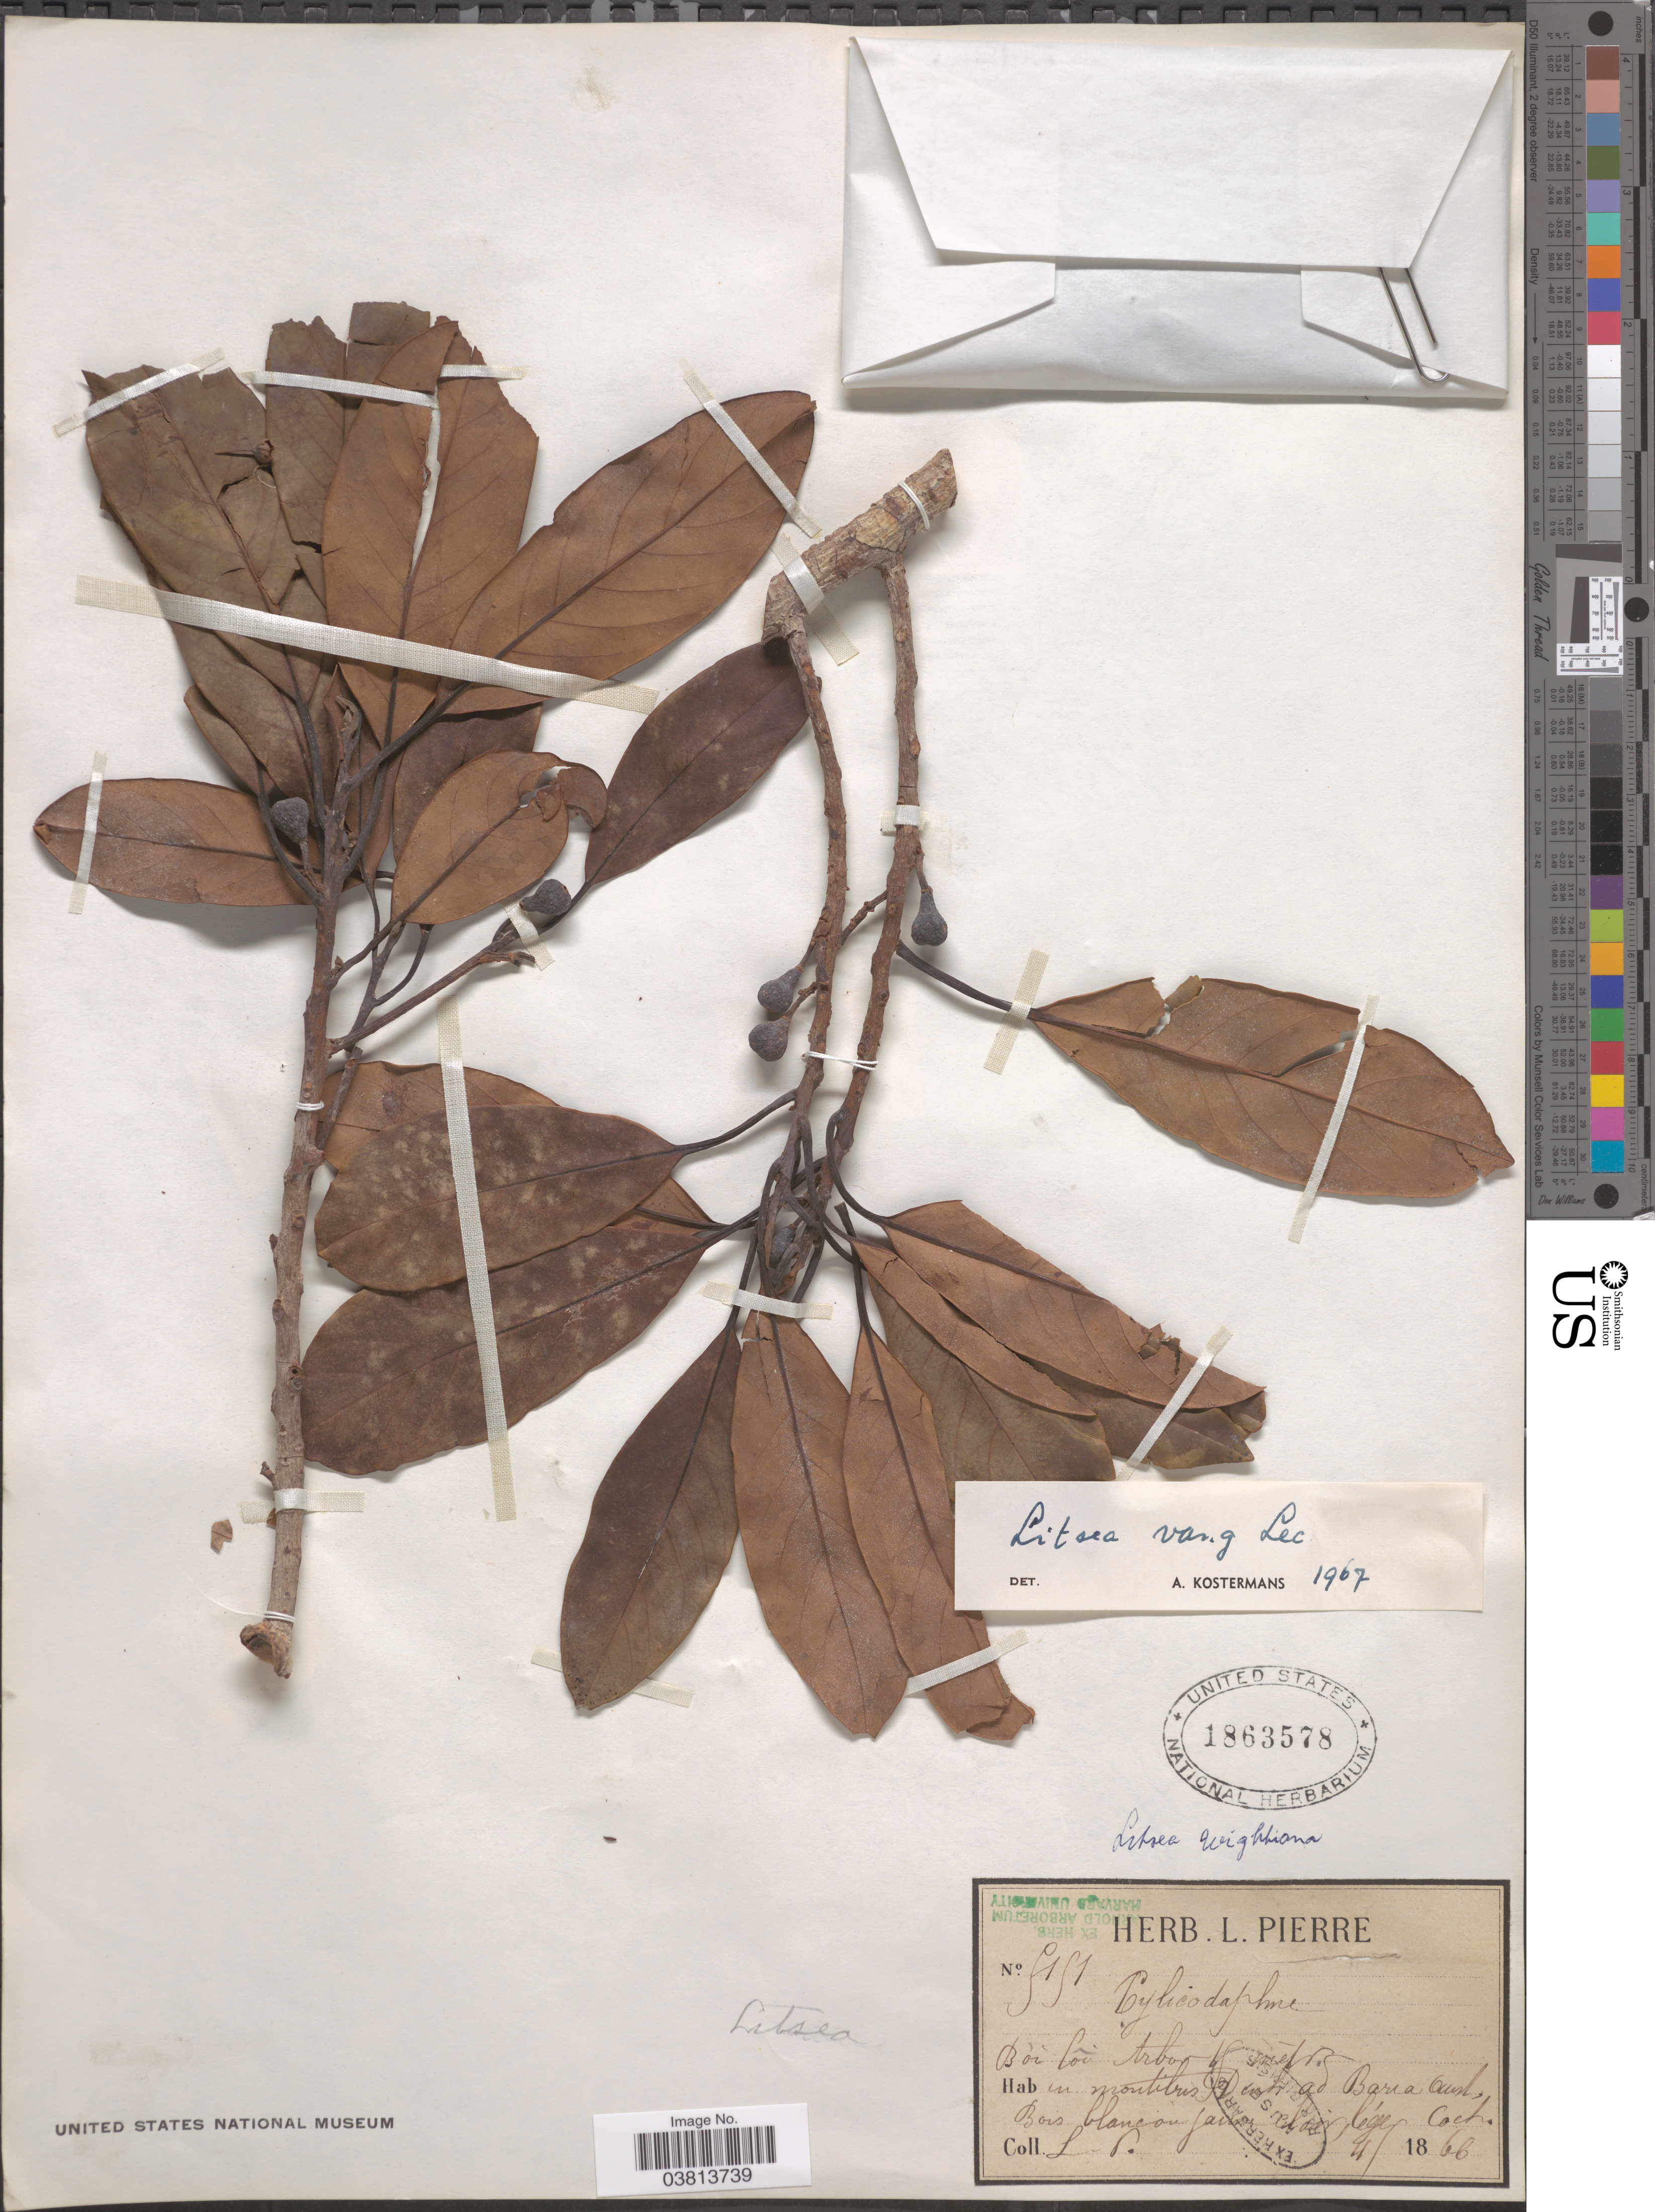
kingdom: Plantae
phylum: Tracheophyta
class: Magnoliopsida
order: Laurales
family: Lauraceae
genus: Litsea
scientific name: Litsea vang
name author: Lecomte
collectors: L. Pierre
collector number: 5151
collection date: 1868-11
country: Vietnam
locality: In montibus Dinhs ad Baria aust.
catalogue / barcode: US 1863578